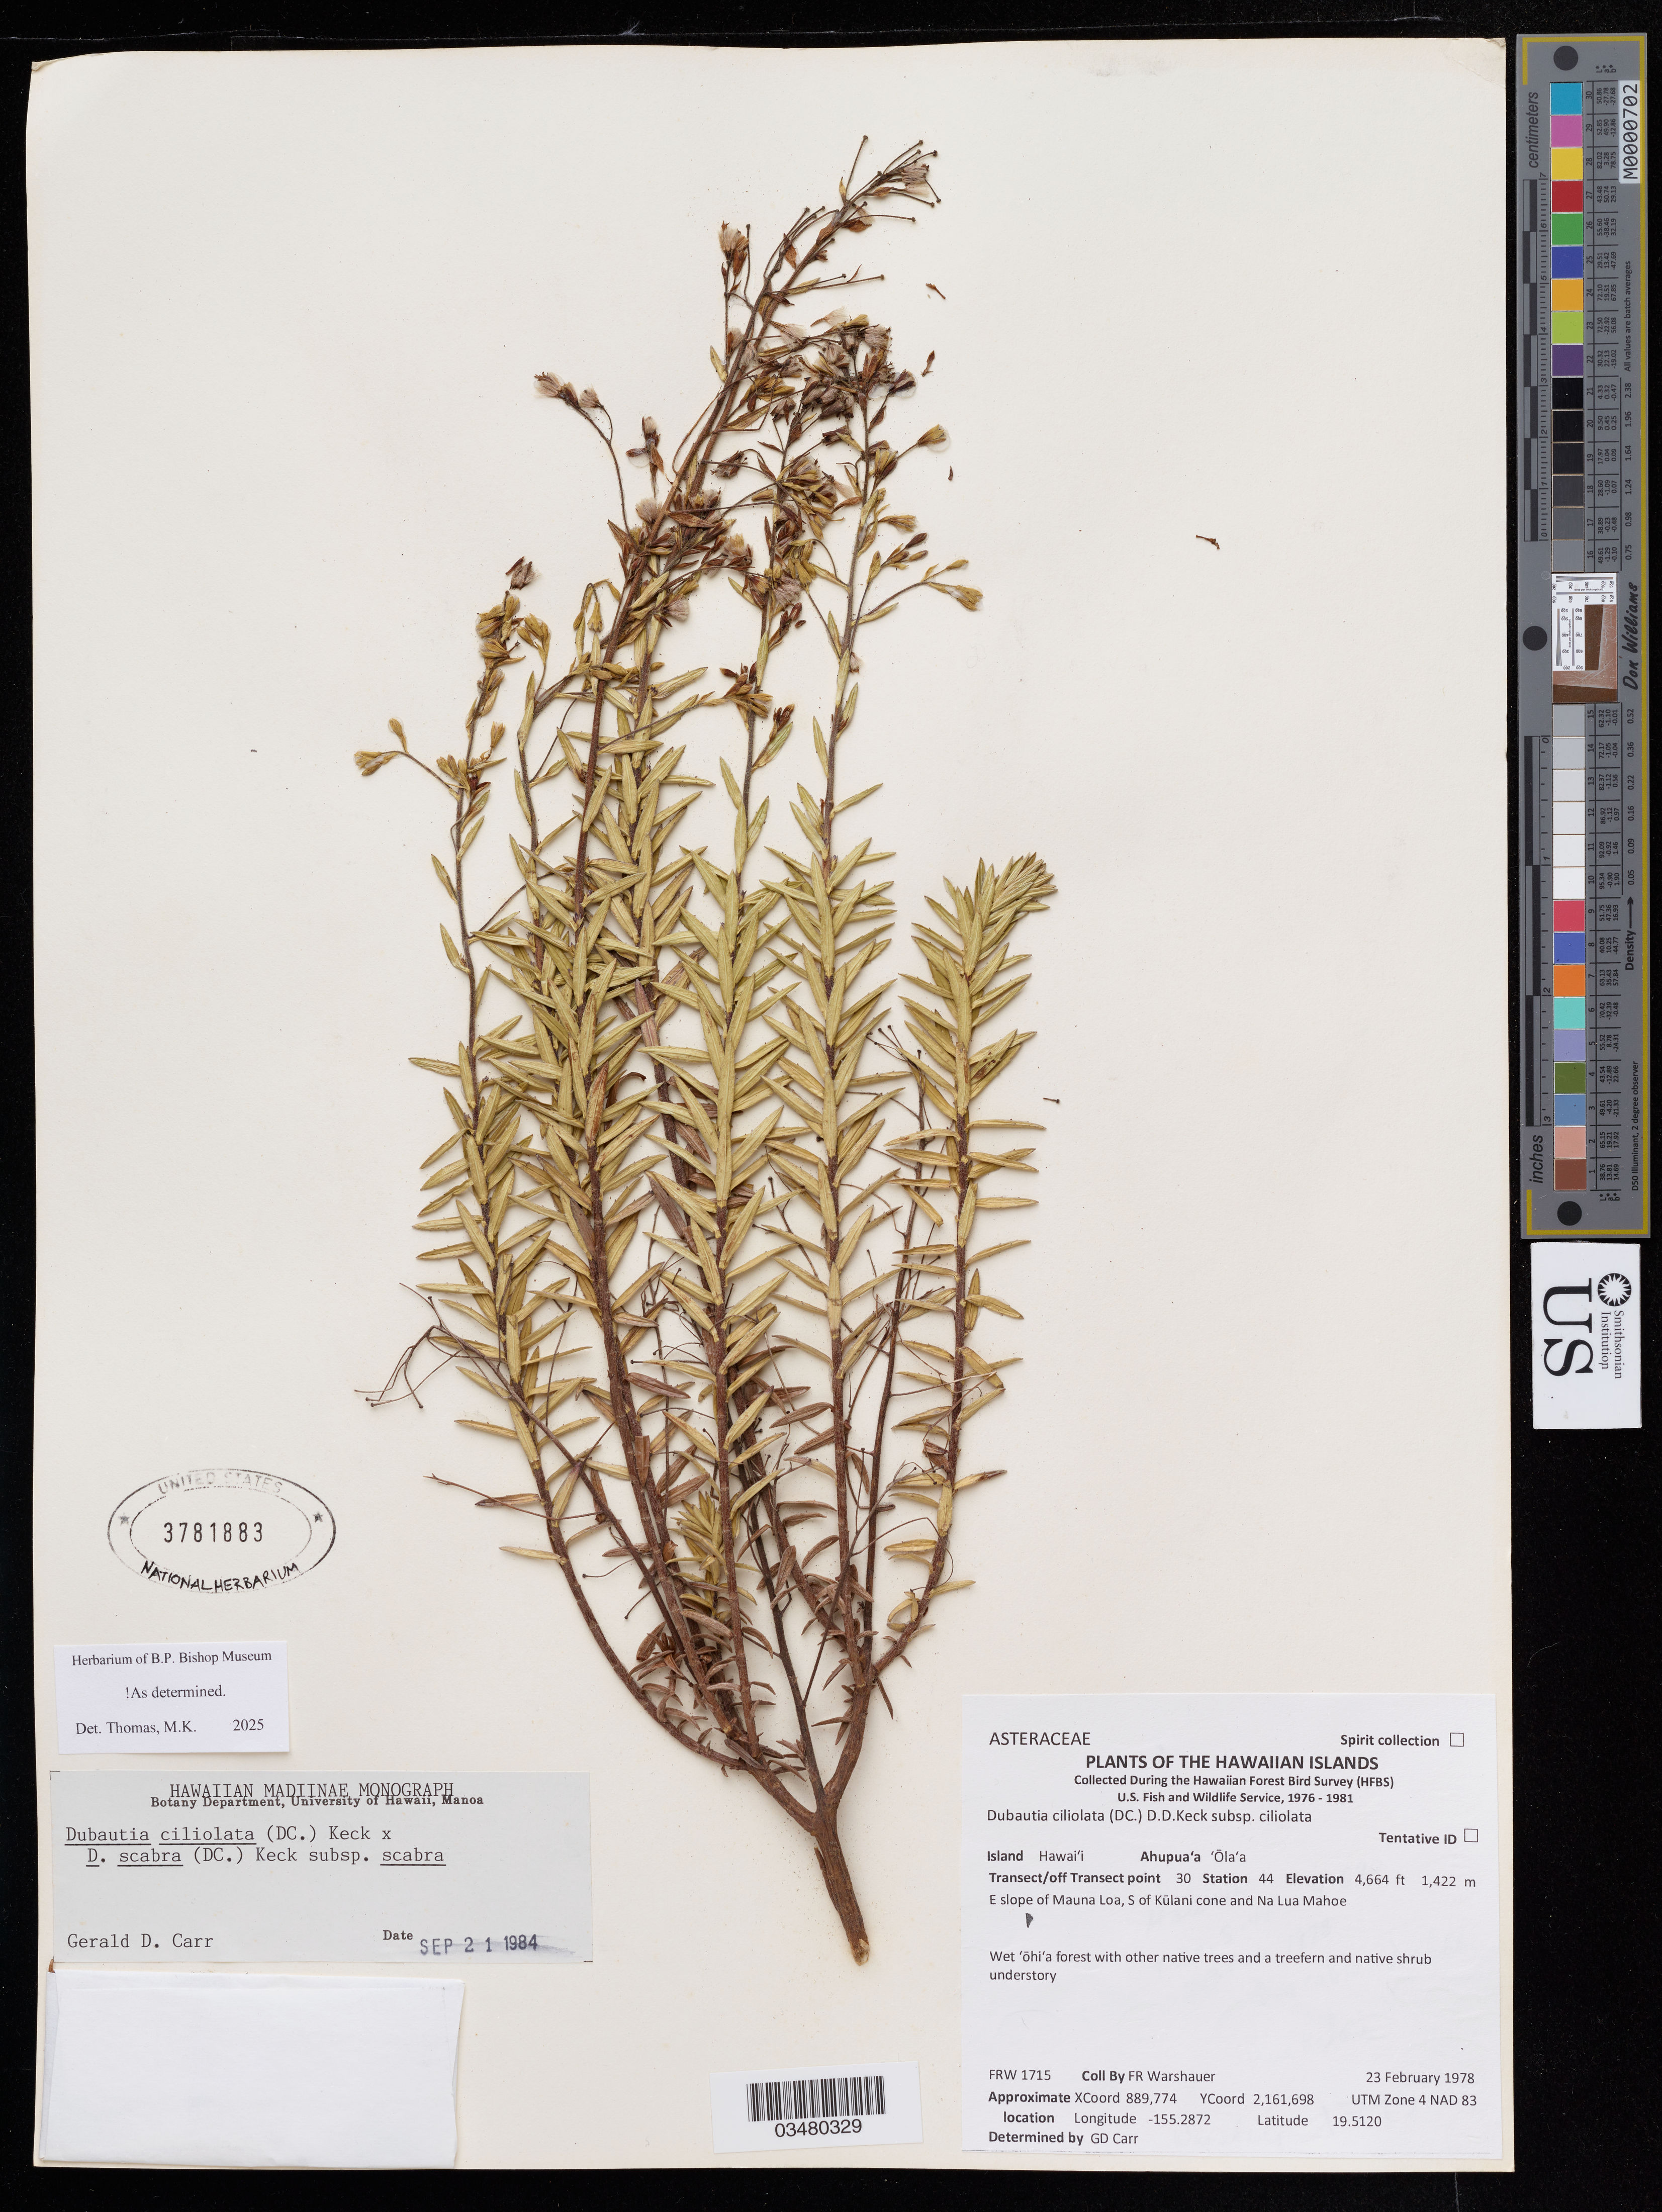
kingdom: Plantae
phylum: Tracheophyta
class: Magnoliopsida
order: Asterales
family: Asteraceae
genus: Dubautia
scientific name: Dubautia ciliolata subsp. ciliolata x D. scabra (DC.) D.D. Keck subsp. scabra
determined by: Thomas, M. K., (BISH), Bernice P. Bishop Museum (UNITED STATES)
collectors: F. Warshauer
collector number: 1715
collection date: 1978-02-23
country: United States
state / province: Hawaii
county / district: Hawaii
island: Hawaii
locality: E slope of Mauna Loa, S of Kulani cone and Na Lua Mahoe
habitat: Wet forest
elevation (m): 1422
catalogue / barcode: US 3781883